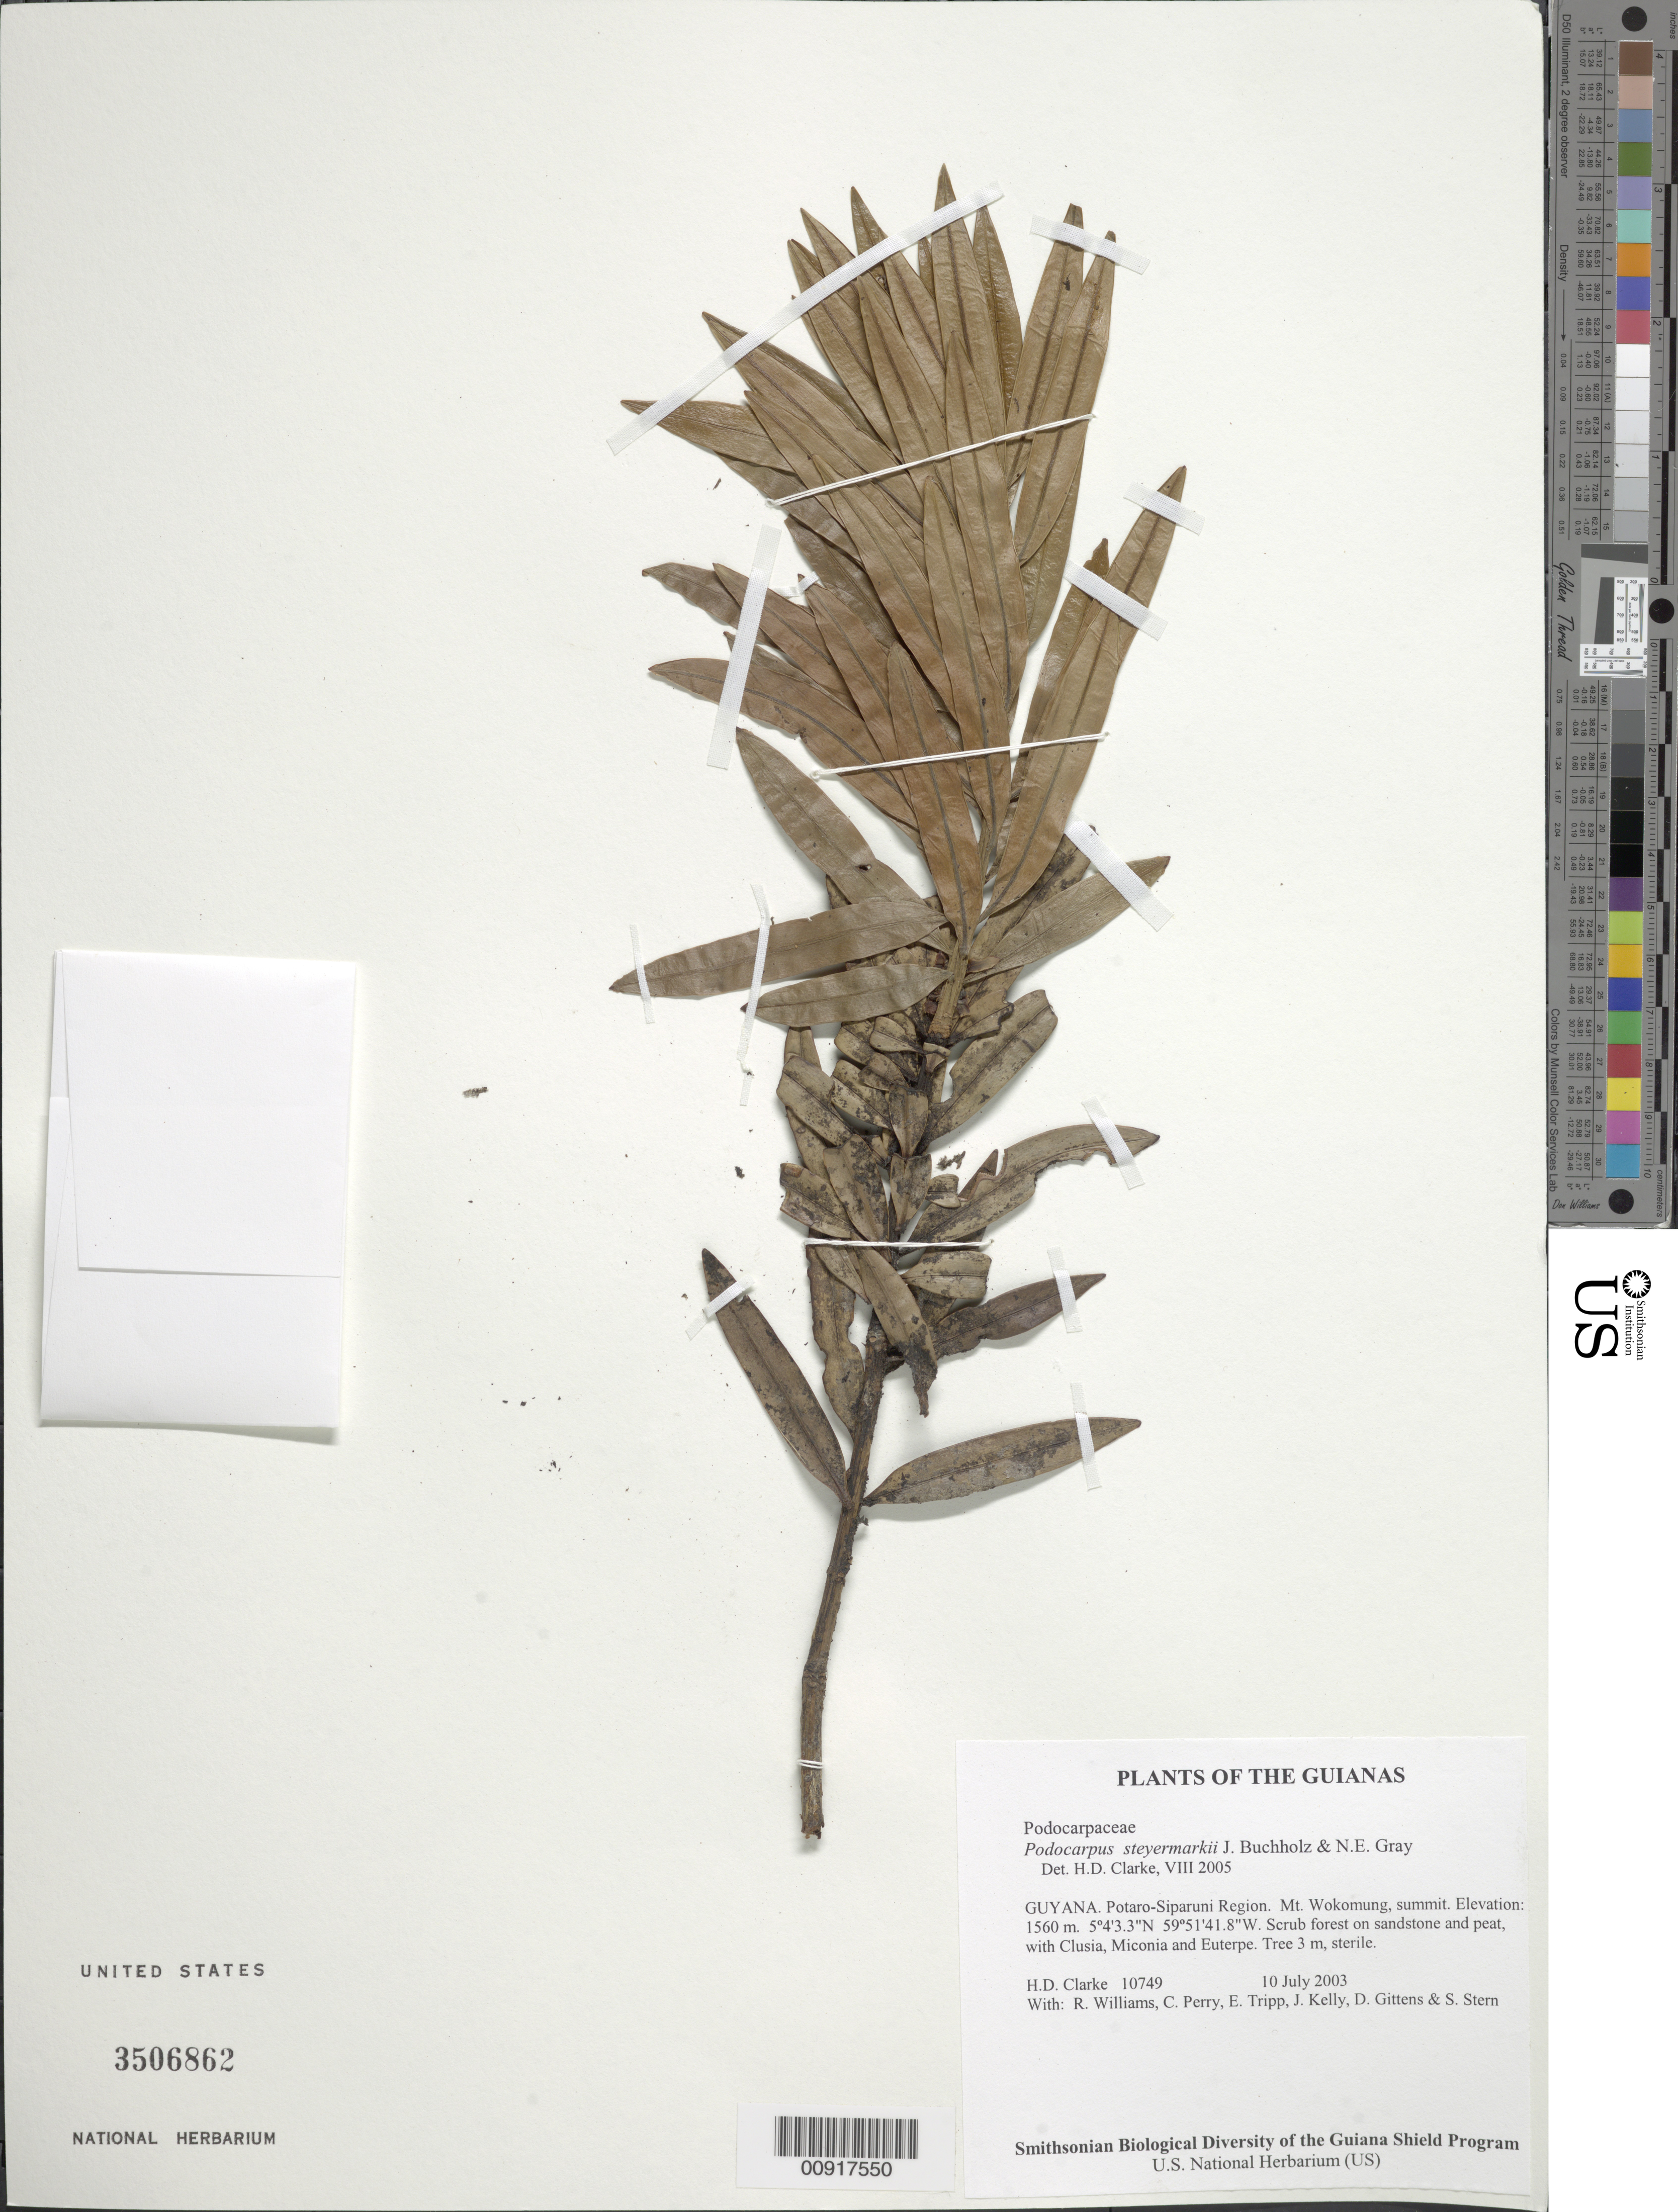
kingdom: Plantae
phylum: Tracheophyta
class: Pinopsida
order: Pinales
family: Podocarpaceae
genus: Podocarpus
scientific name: Podocarpus steyermarkii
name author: J. Buchholz & N.E. Gray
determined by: Clarke, H. D., University of North Carolina (Asheville)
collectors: H. D. Clarke, R. Williams, C. Perry, E. Tripp, J. Kelly, D. Gittens & S. R. Stern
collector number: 10749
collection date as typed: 10 July 2003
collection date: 2003-07-10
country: Guyana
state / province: Potaro-Siparuni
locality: Mt. Wokomung, summit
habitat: Scrub forest on sandstone and peat, with Clusia, Miconia and Euterpe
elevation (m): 1560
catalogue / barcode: US 3506862